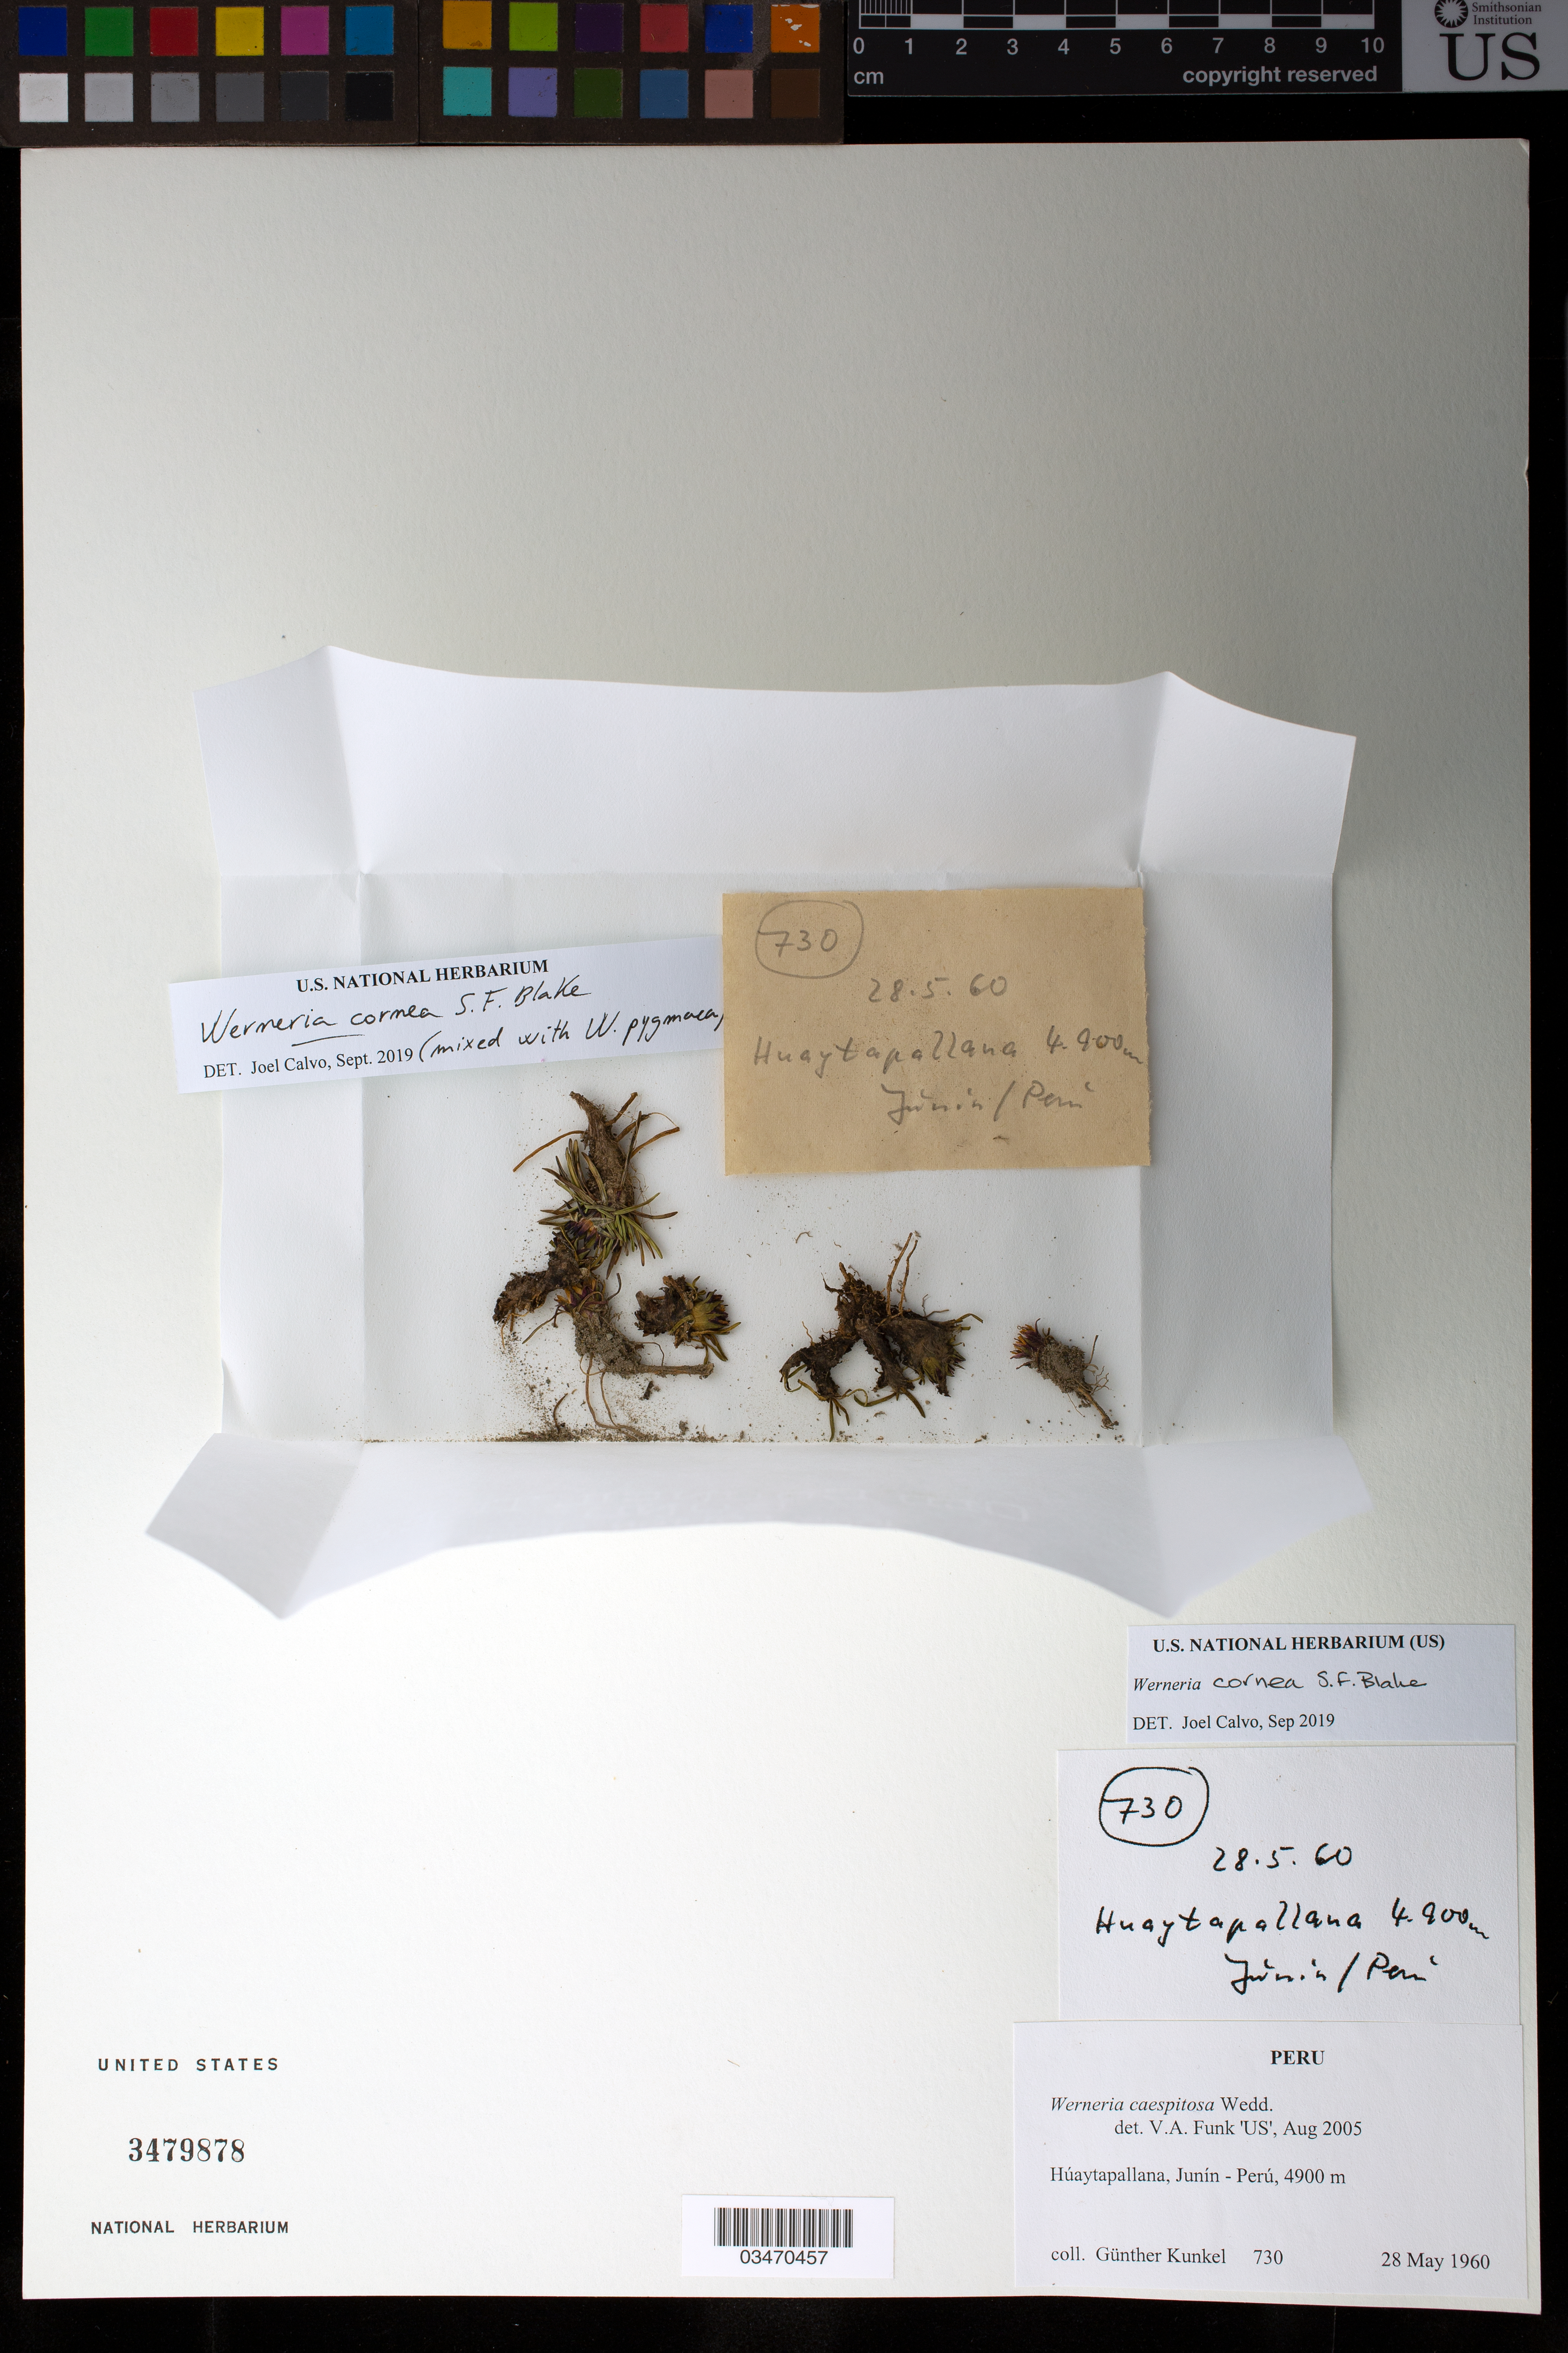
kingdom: Plantae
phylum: Tracheophyta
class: Magnoliopsida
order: Asterales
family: Asteraceae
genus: Werneria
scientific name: Werneria cornea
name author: S.F. Blake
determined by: Calvo, Joel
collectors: G. Kunkel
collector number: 730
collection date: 1960-05-28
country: Peru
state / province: Junín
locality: Huaytapallana, manchous grandes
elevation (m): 4900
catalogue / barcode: US 3479878